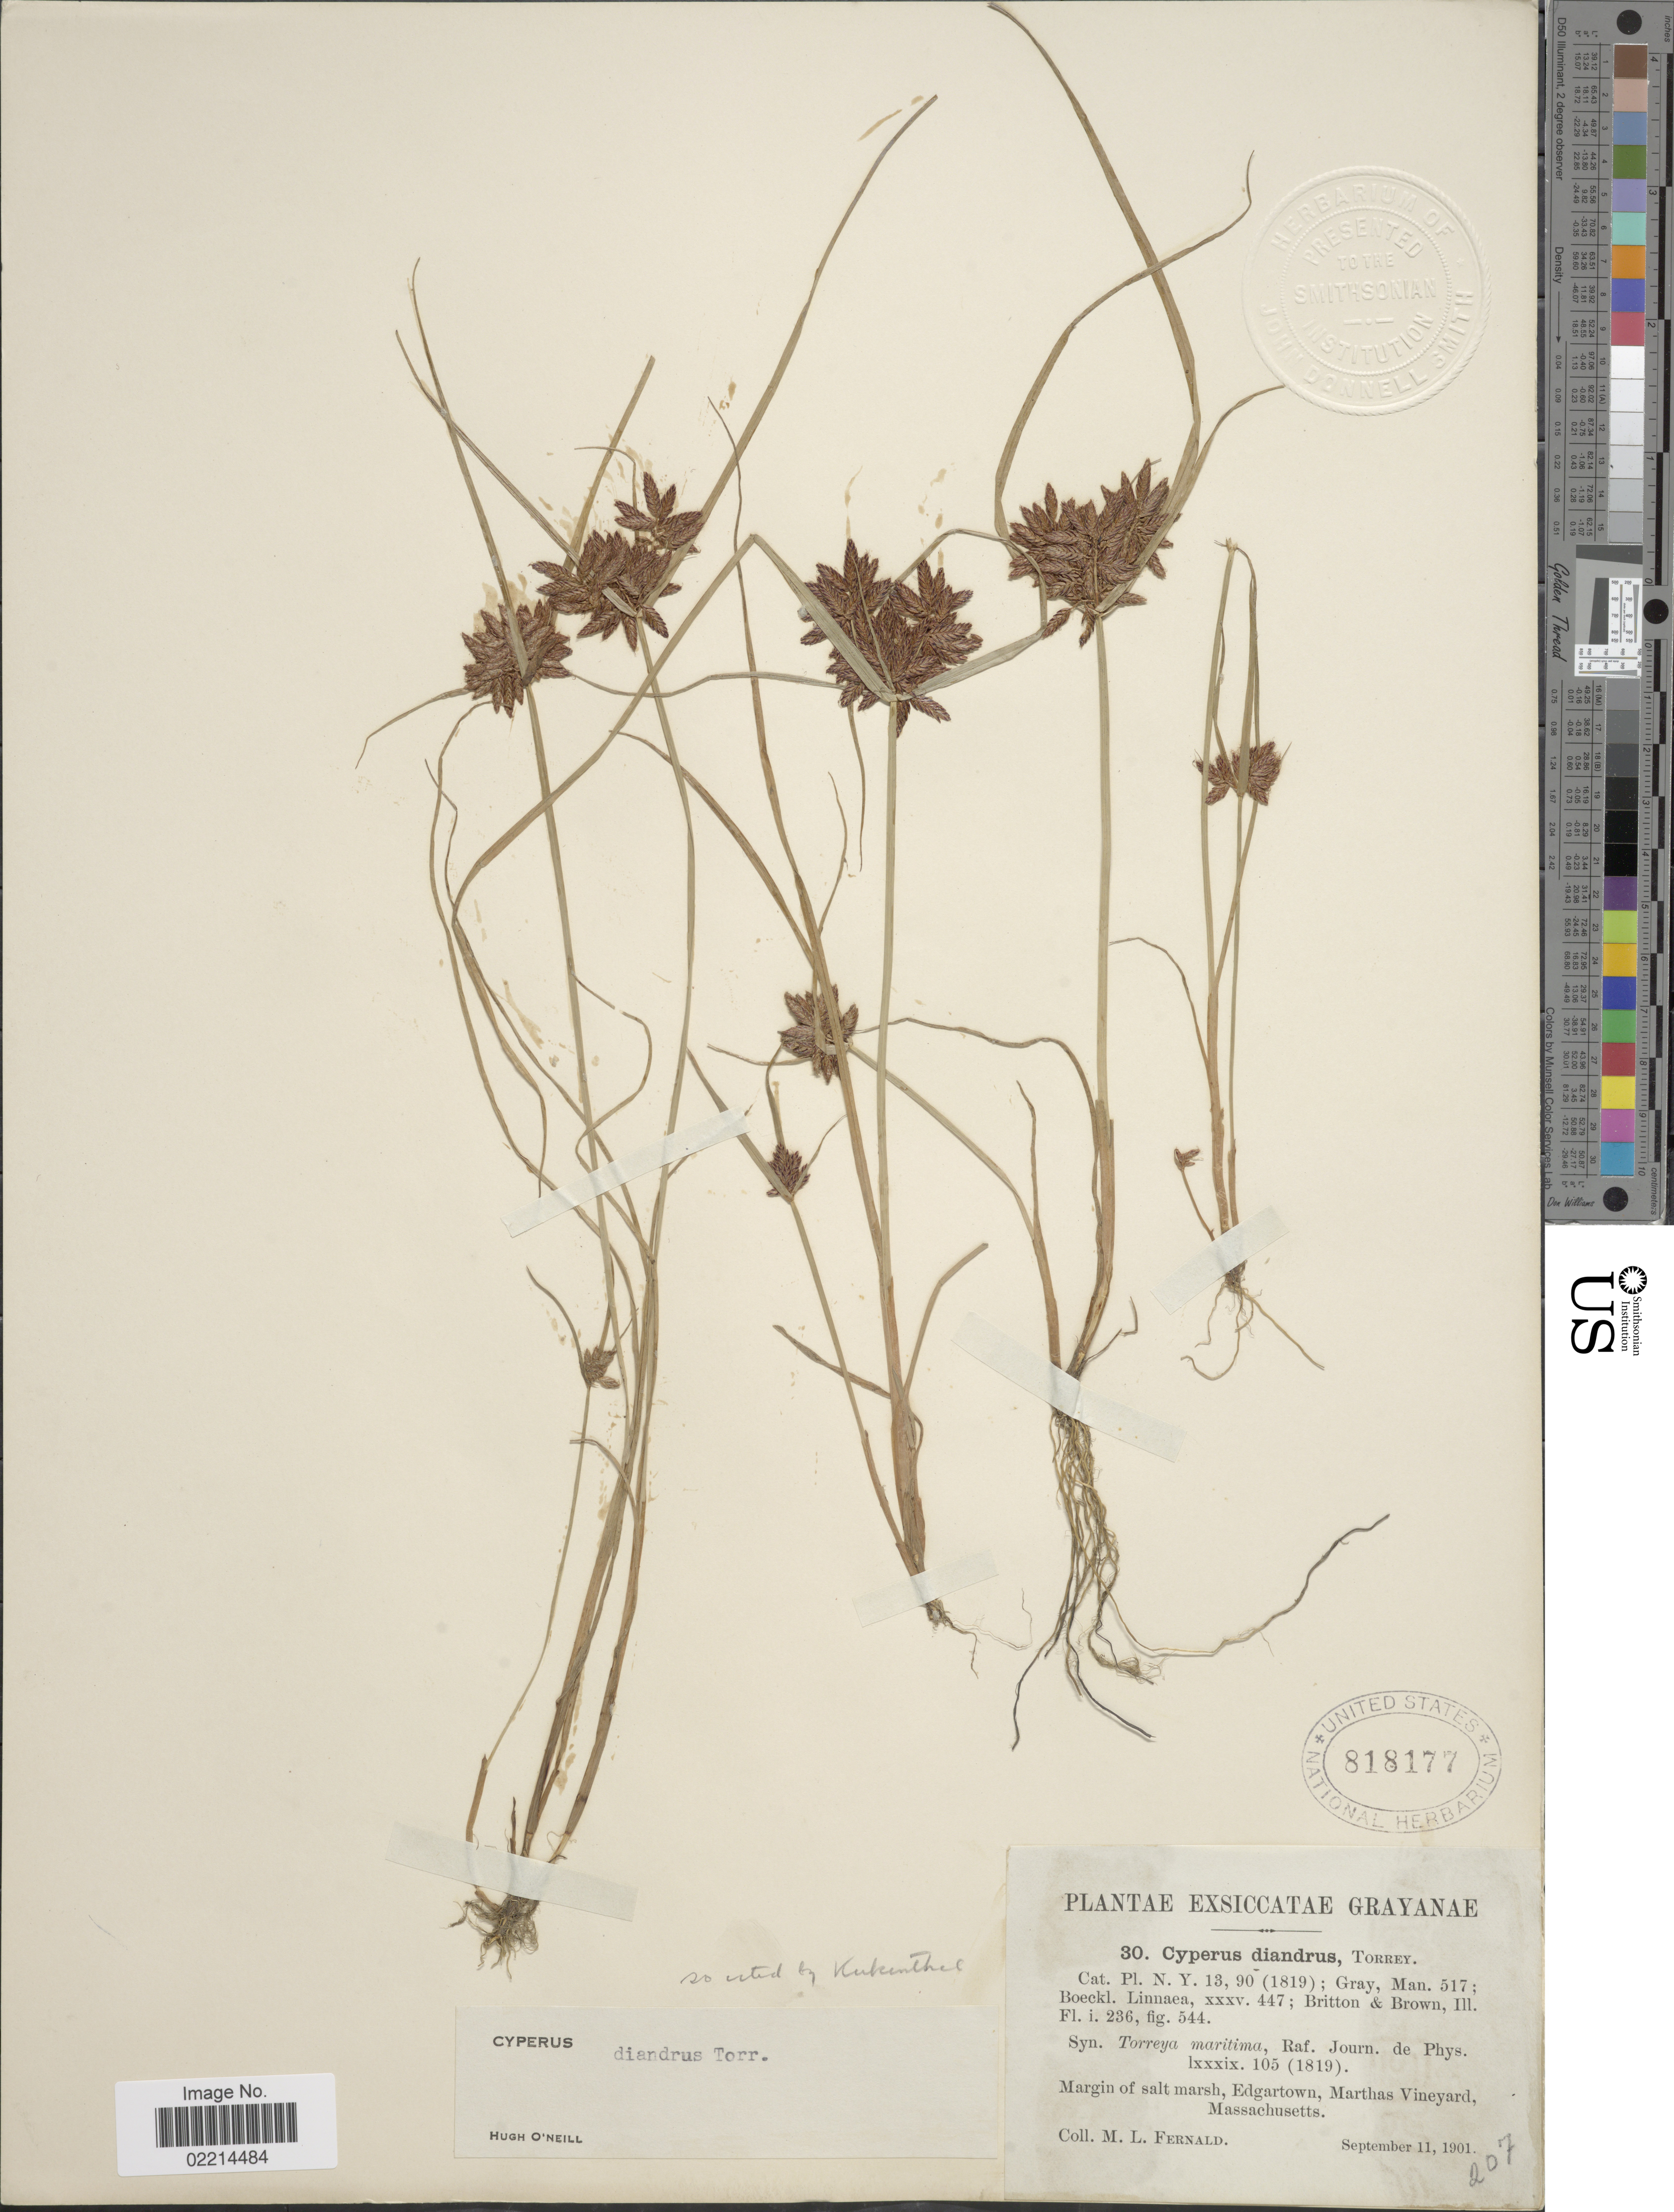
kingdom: Plantae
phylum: Tracheophyta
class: Liliopsida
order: Poales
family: Cyperaceae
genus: Cyperus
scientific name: Cyperus diandrus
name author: Torr.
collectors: M. L. Fernald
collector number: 30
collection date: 1901-09-11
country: United States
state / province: Massachusetts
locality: Grayanae, Margin of salt marsh, Edgartown, Marthas Vineyard.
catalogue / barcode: US 818177